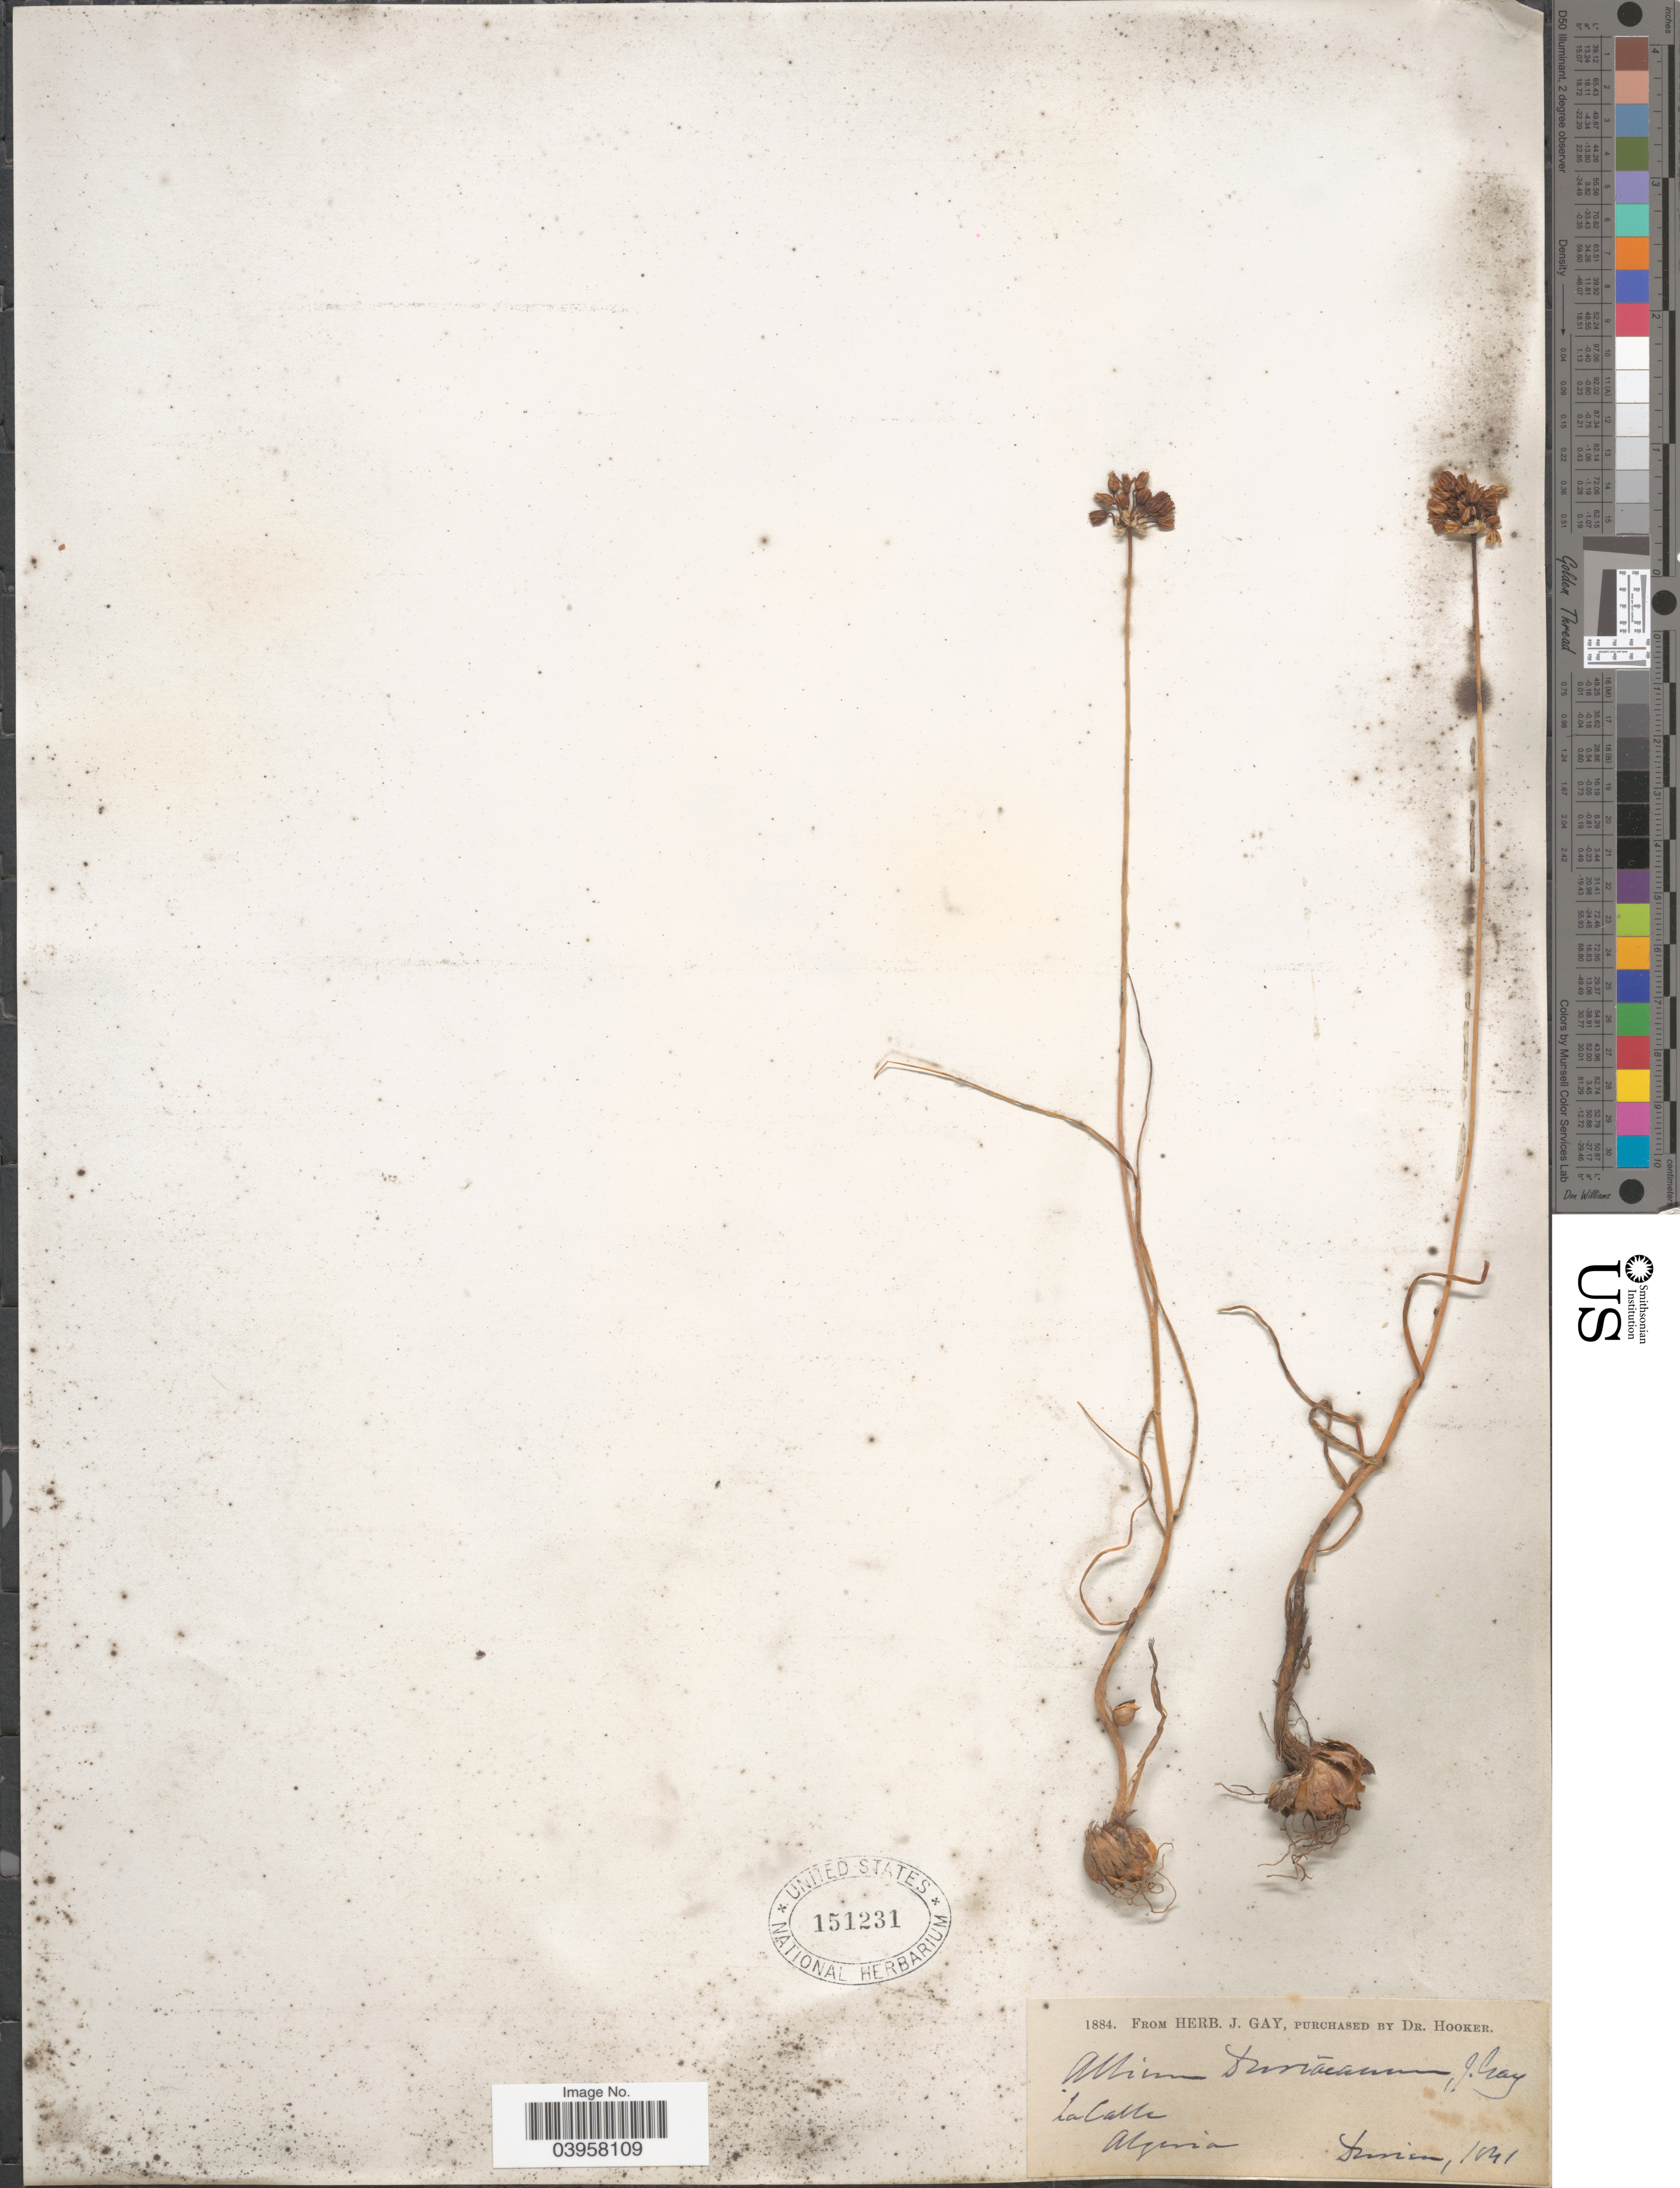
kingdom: Plantae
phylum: Tracheophyta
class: Liliopsida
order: Asparagales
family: Amaryllidaceae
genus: Allium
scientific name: Allium duriaeanum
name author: J. Gay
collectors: Durieu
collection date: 1841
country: Algeria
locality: La Calle.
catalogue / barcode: US 151231